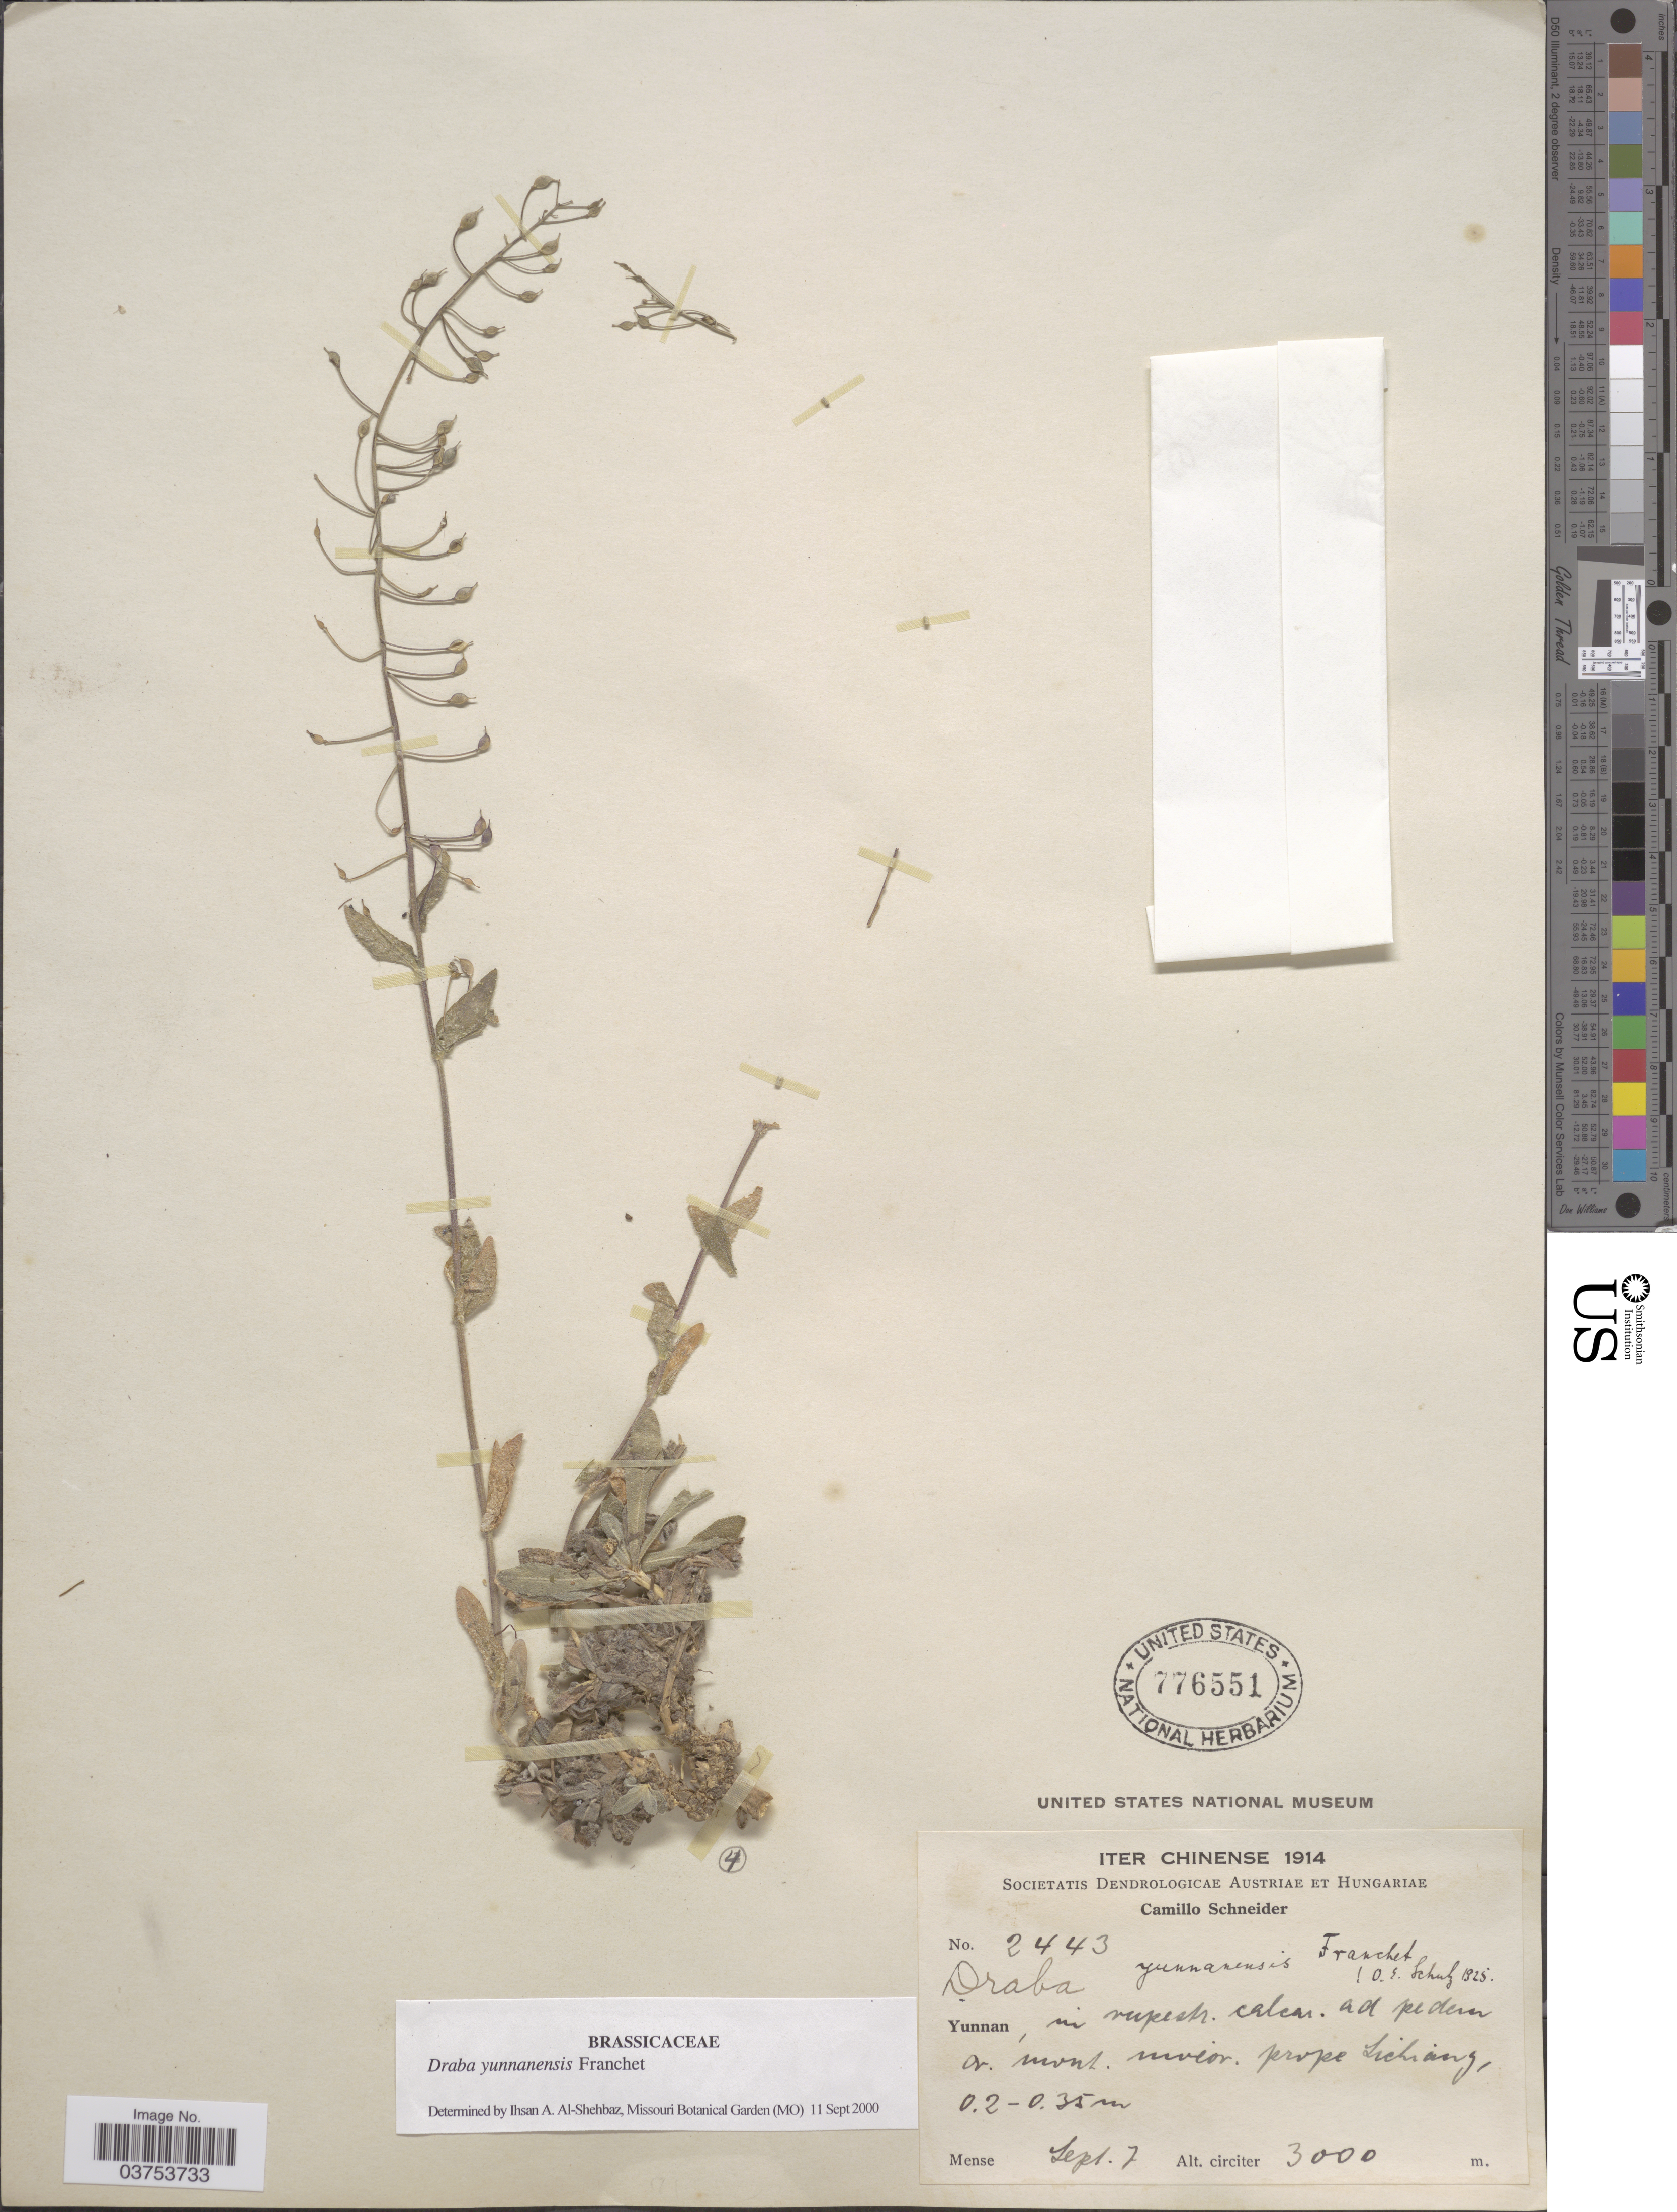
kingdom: Plantae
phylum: Tracheophyta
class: Magnoliopsida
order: Brassicales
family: Brassicaceae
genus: Draba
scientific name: Draba yunnanensis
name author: Franch.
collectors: C. K. Schneider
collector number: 2443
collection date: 1914-09-07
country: China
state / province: Yunnan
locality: In rupestr. calcar. ad pedem ar. mont. niveor. prope Lichiang.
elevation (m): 3000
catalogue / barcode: US 776551